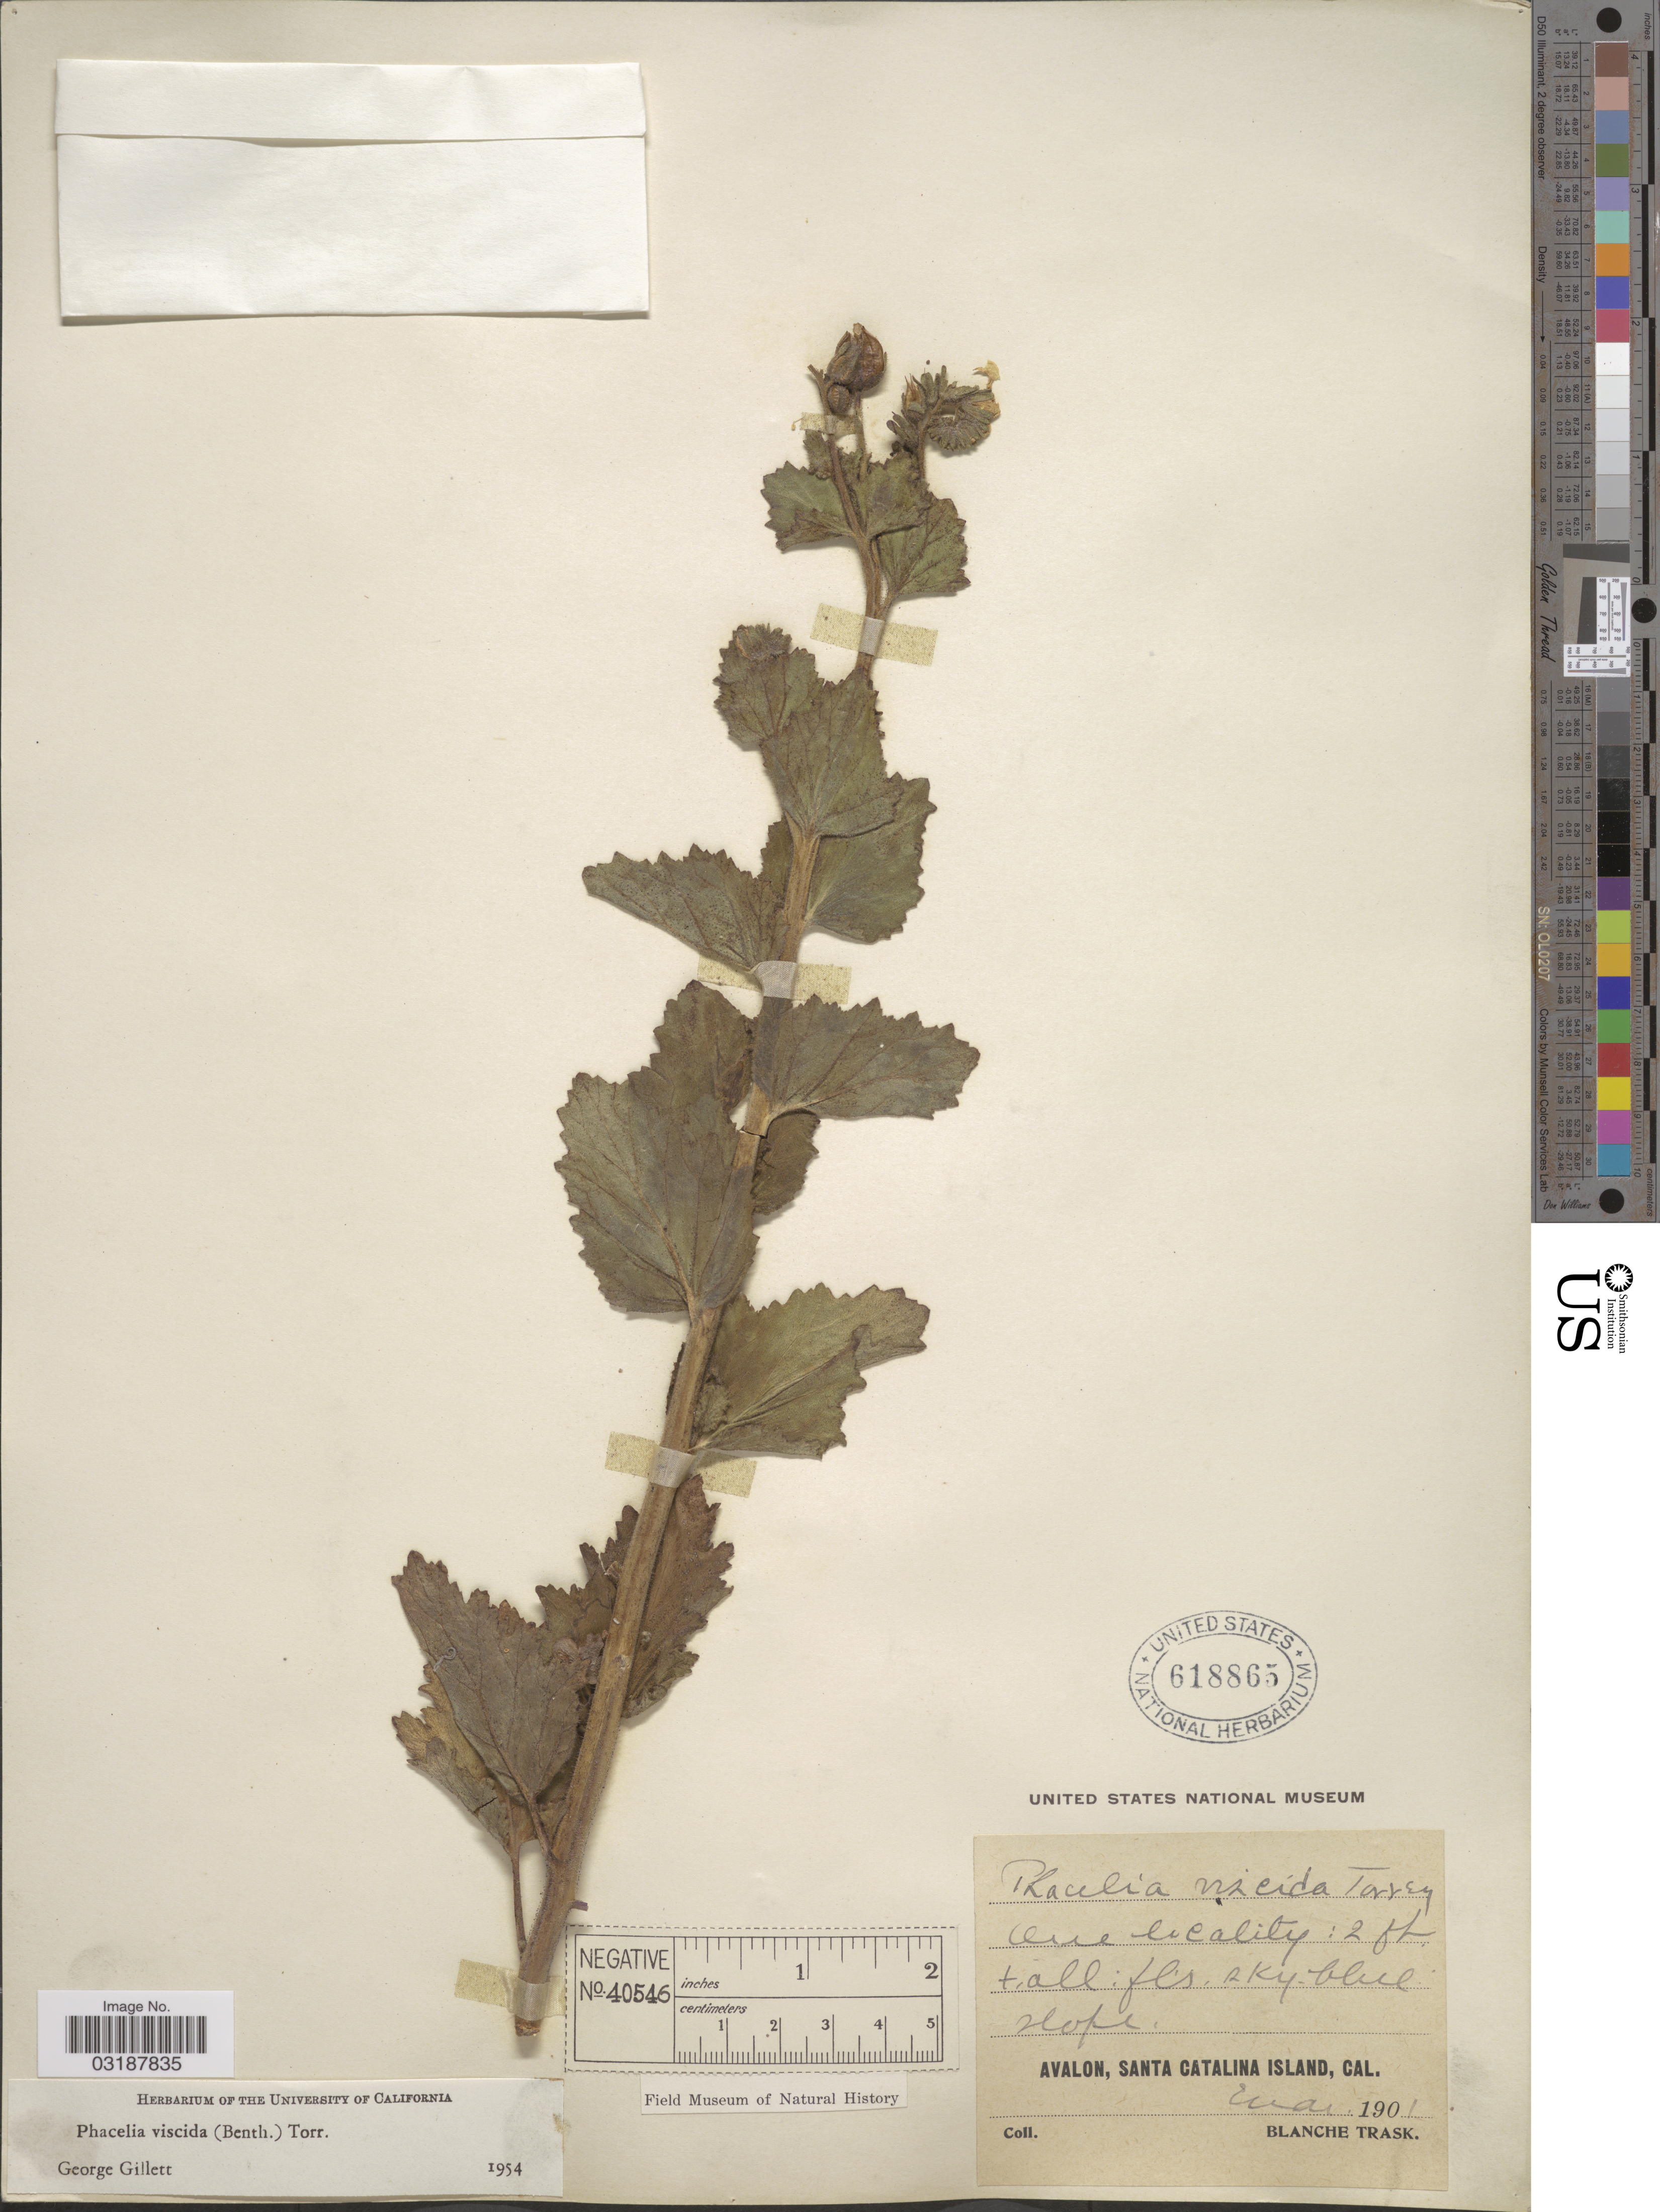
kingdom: Plantae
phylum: Tracheophyta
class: Magnoliopsida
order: Boraginales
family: Hydrophyllaceae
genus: Phacelia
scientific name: Phacelia viscida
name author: (Benth.) Torr.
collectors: B. Trask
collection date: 1901-05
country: United States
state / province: California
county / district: Los Angeles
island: Santa Catalina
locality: Avalon, Santa Catalina Island, Cal.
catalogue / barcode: US 618865